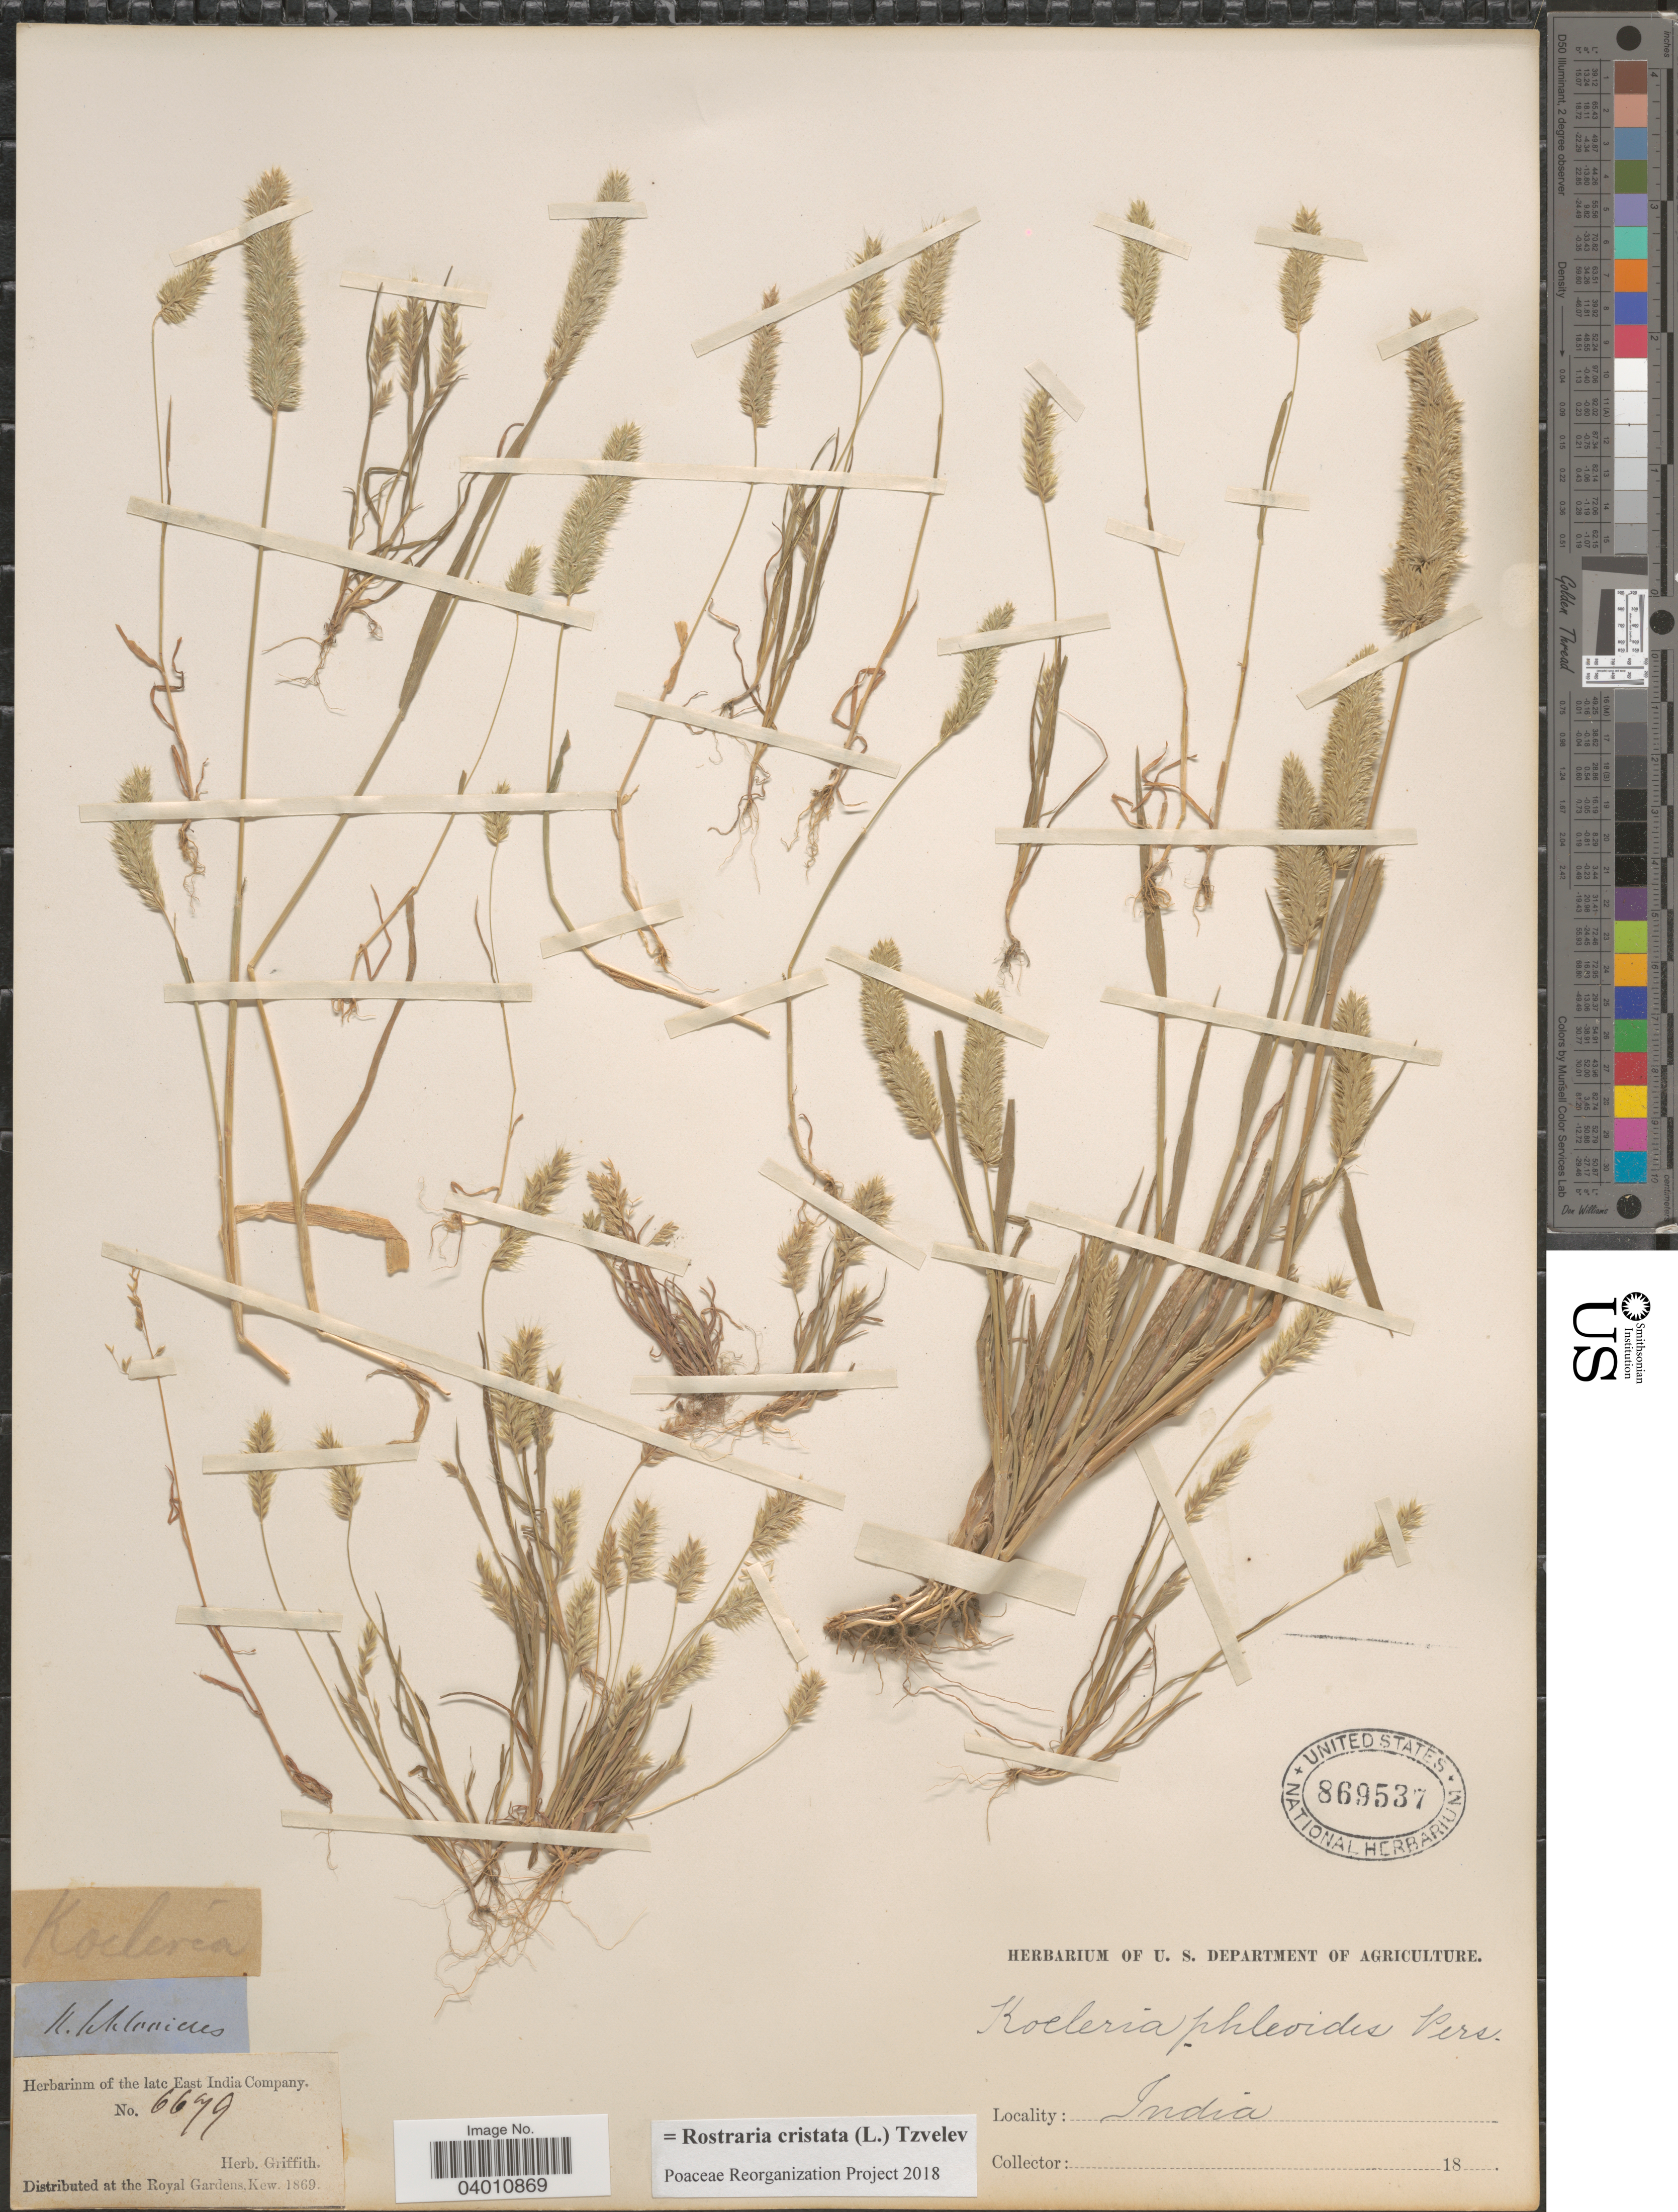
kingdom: Plantae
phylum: Tracheophyta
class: Liliopsida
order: Poales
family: Poaceae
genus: Rostraria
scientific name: Rostraria cristata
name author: (L.) Tzvelev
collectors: ex herb. Griffith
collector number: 6679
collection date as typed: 18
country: India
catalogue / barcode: US 869537